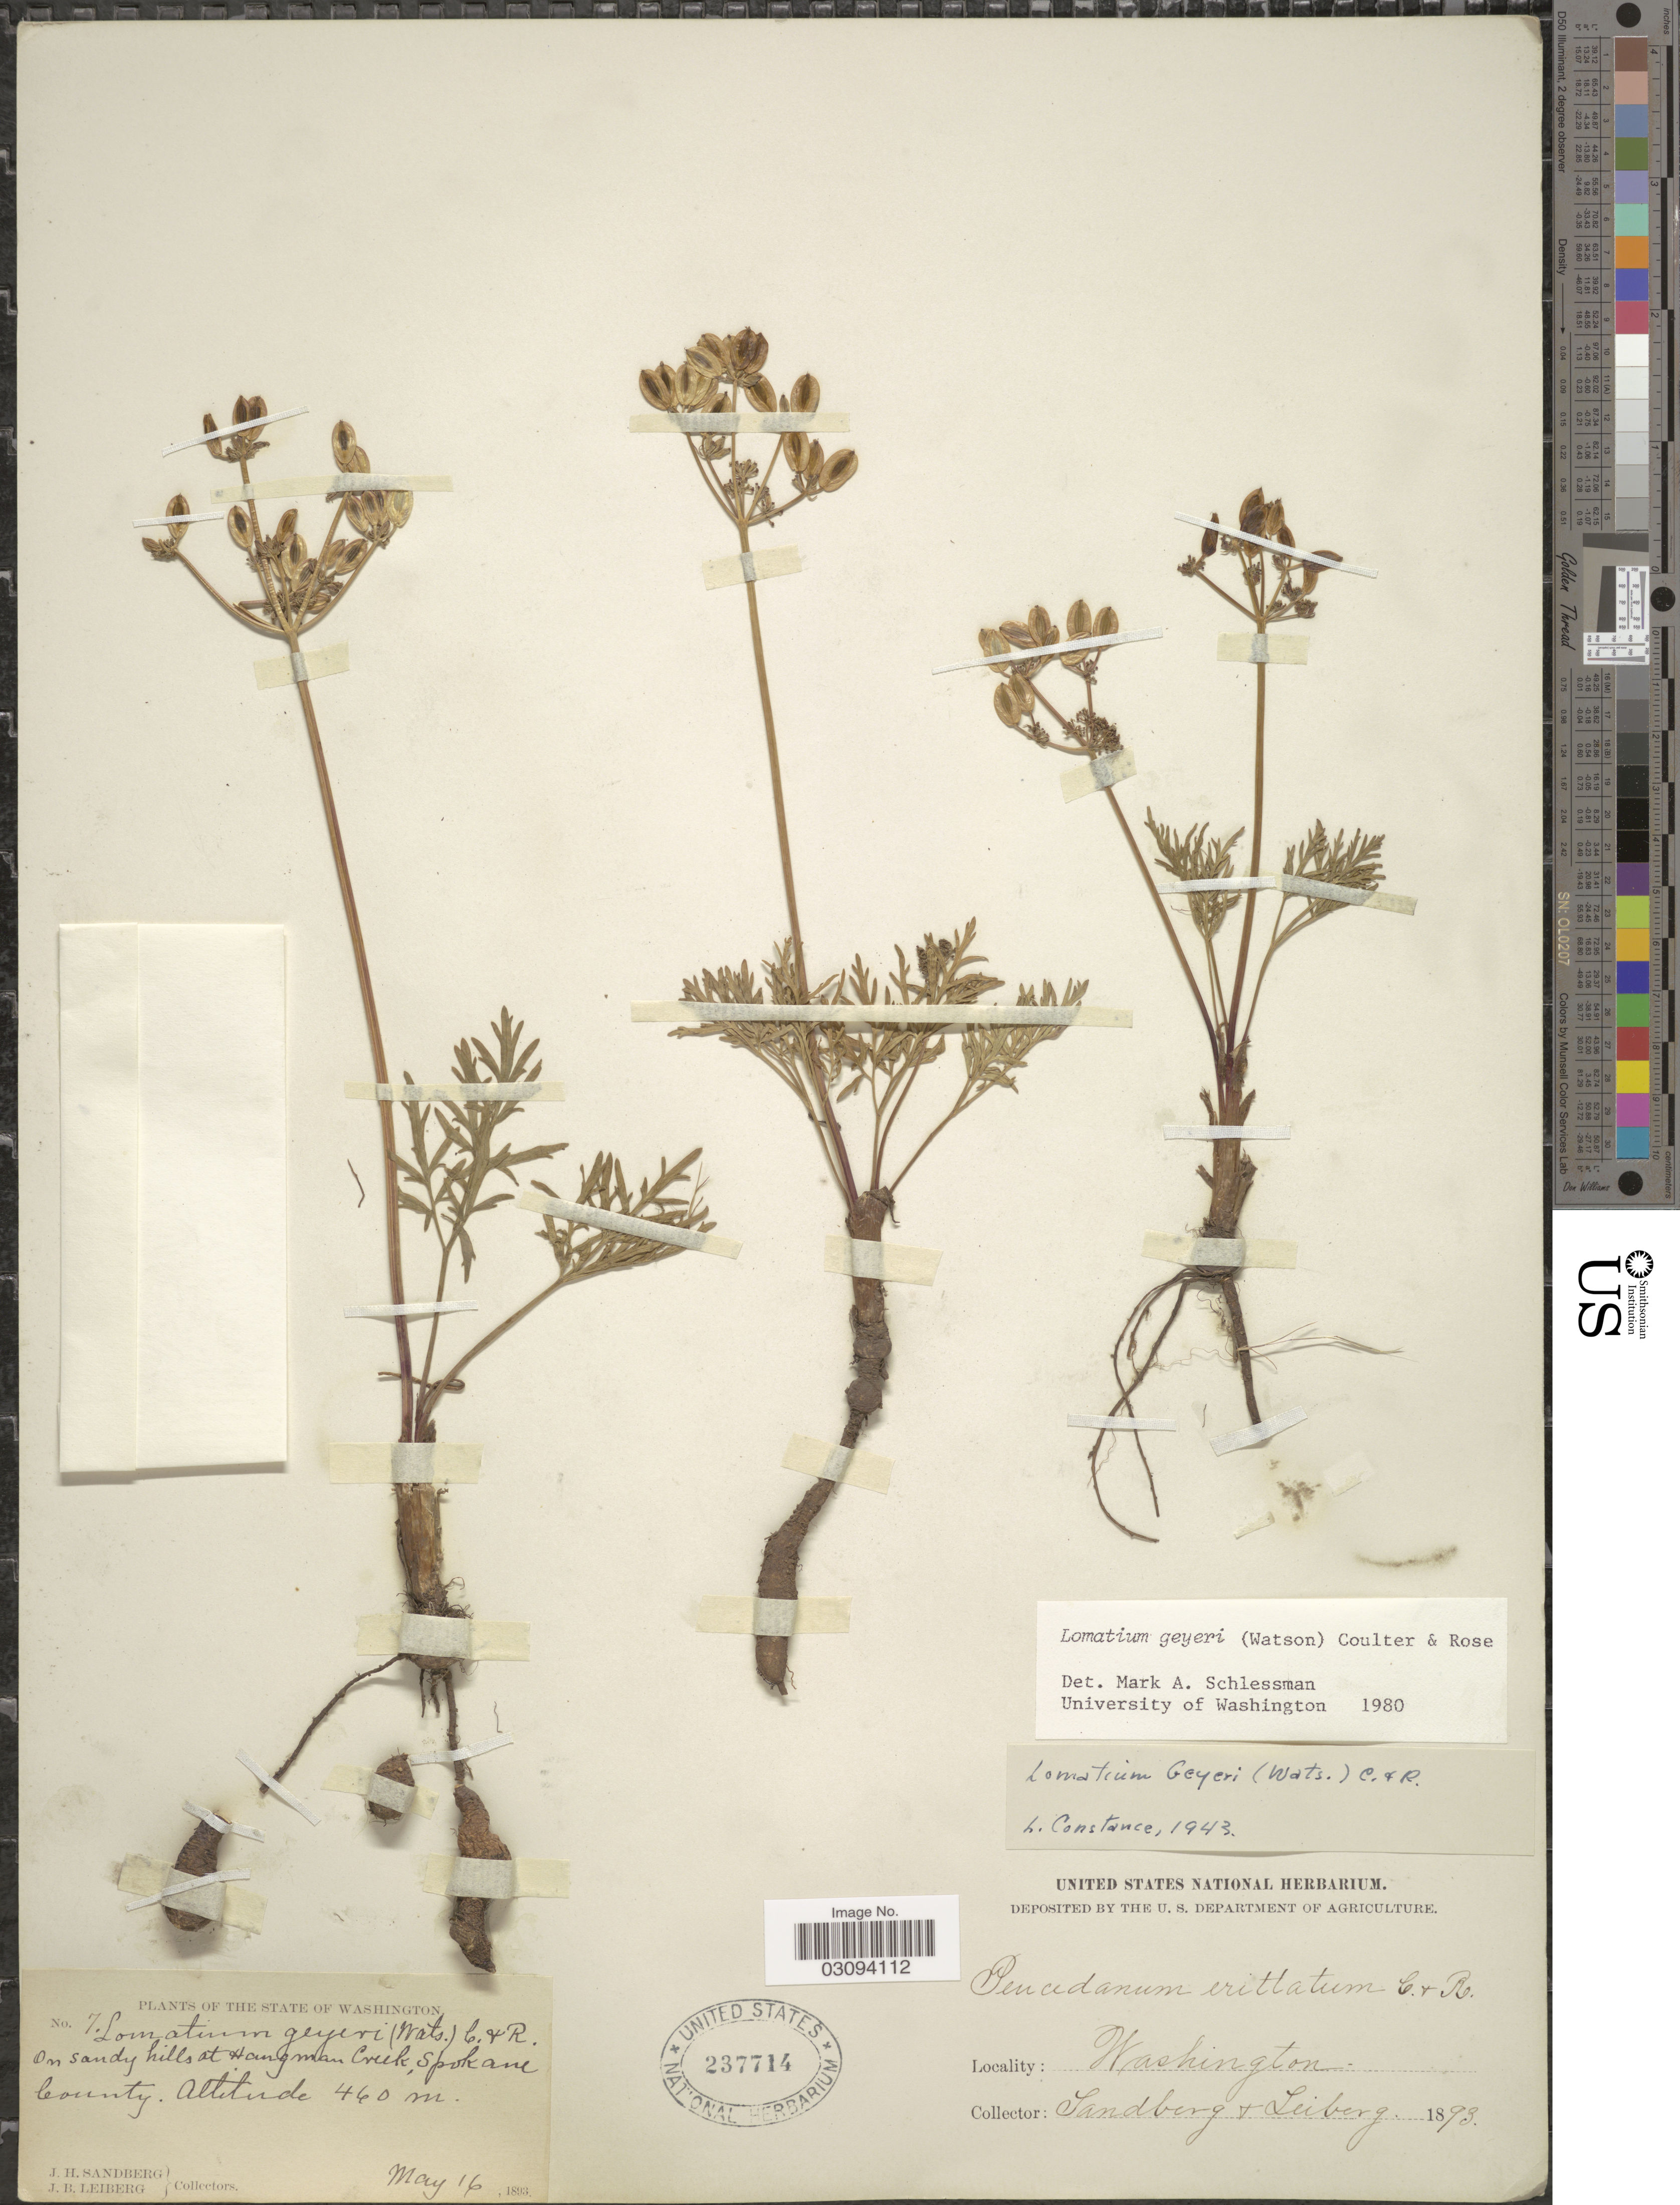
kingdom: Plantae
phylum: Tracheophyta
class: Magnoliopsida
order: Apiales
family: Apiaceae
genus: Lomatium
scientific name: Lomatium geyeri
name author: (S. Watson) J.M. Coult. & Rose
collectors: J. H. Sandberg & J. B. Leiberg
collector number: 7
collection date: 1893-05-16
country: United States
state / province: Washington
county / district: Spokane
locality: Hangman Creek, Spokane County.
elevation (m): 460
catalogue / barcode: US 237714